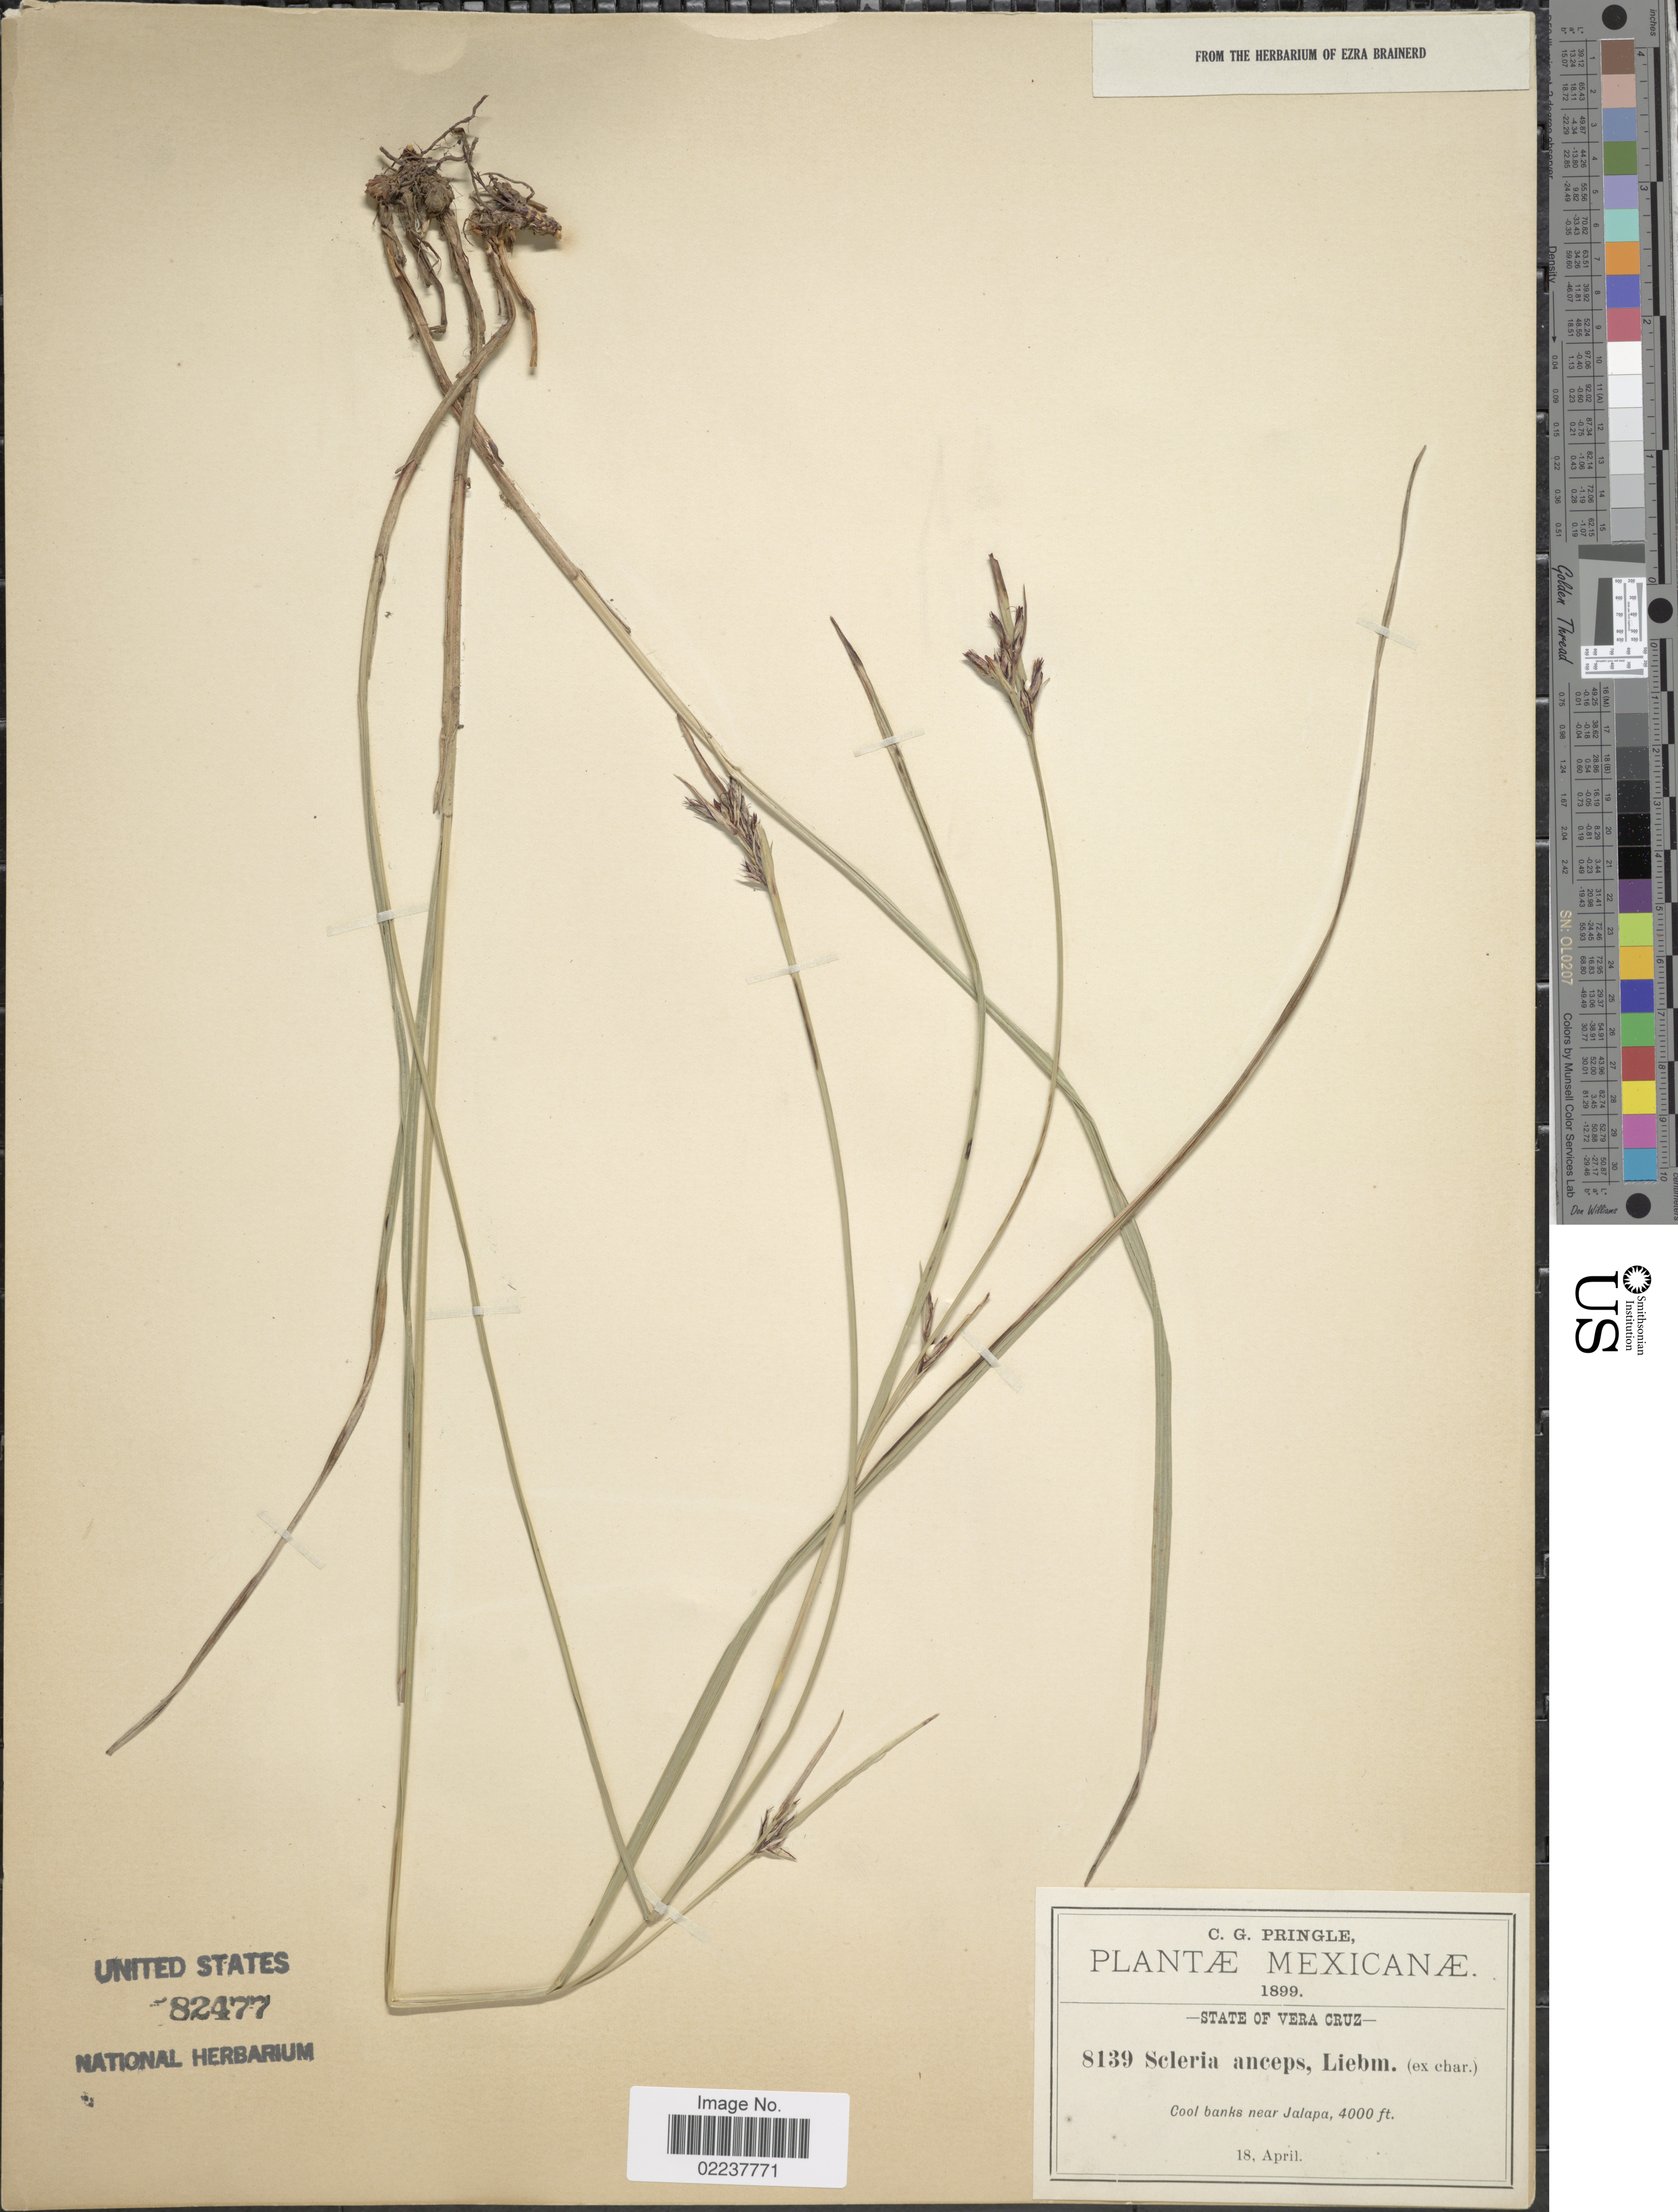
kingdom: Plantae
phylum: Tracheophyta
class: Liliopsida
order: Poales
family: Cyperaceae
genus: Scleria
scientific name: Scleria anceps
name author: Liebm.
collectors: C. G. Pringle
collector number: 8139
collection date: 1899-04-18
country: Mexico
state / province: Veracruz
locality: Cool banks near Jalapa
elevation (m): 1219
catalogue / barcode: US 82477